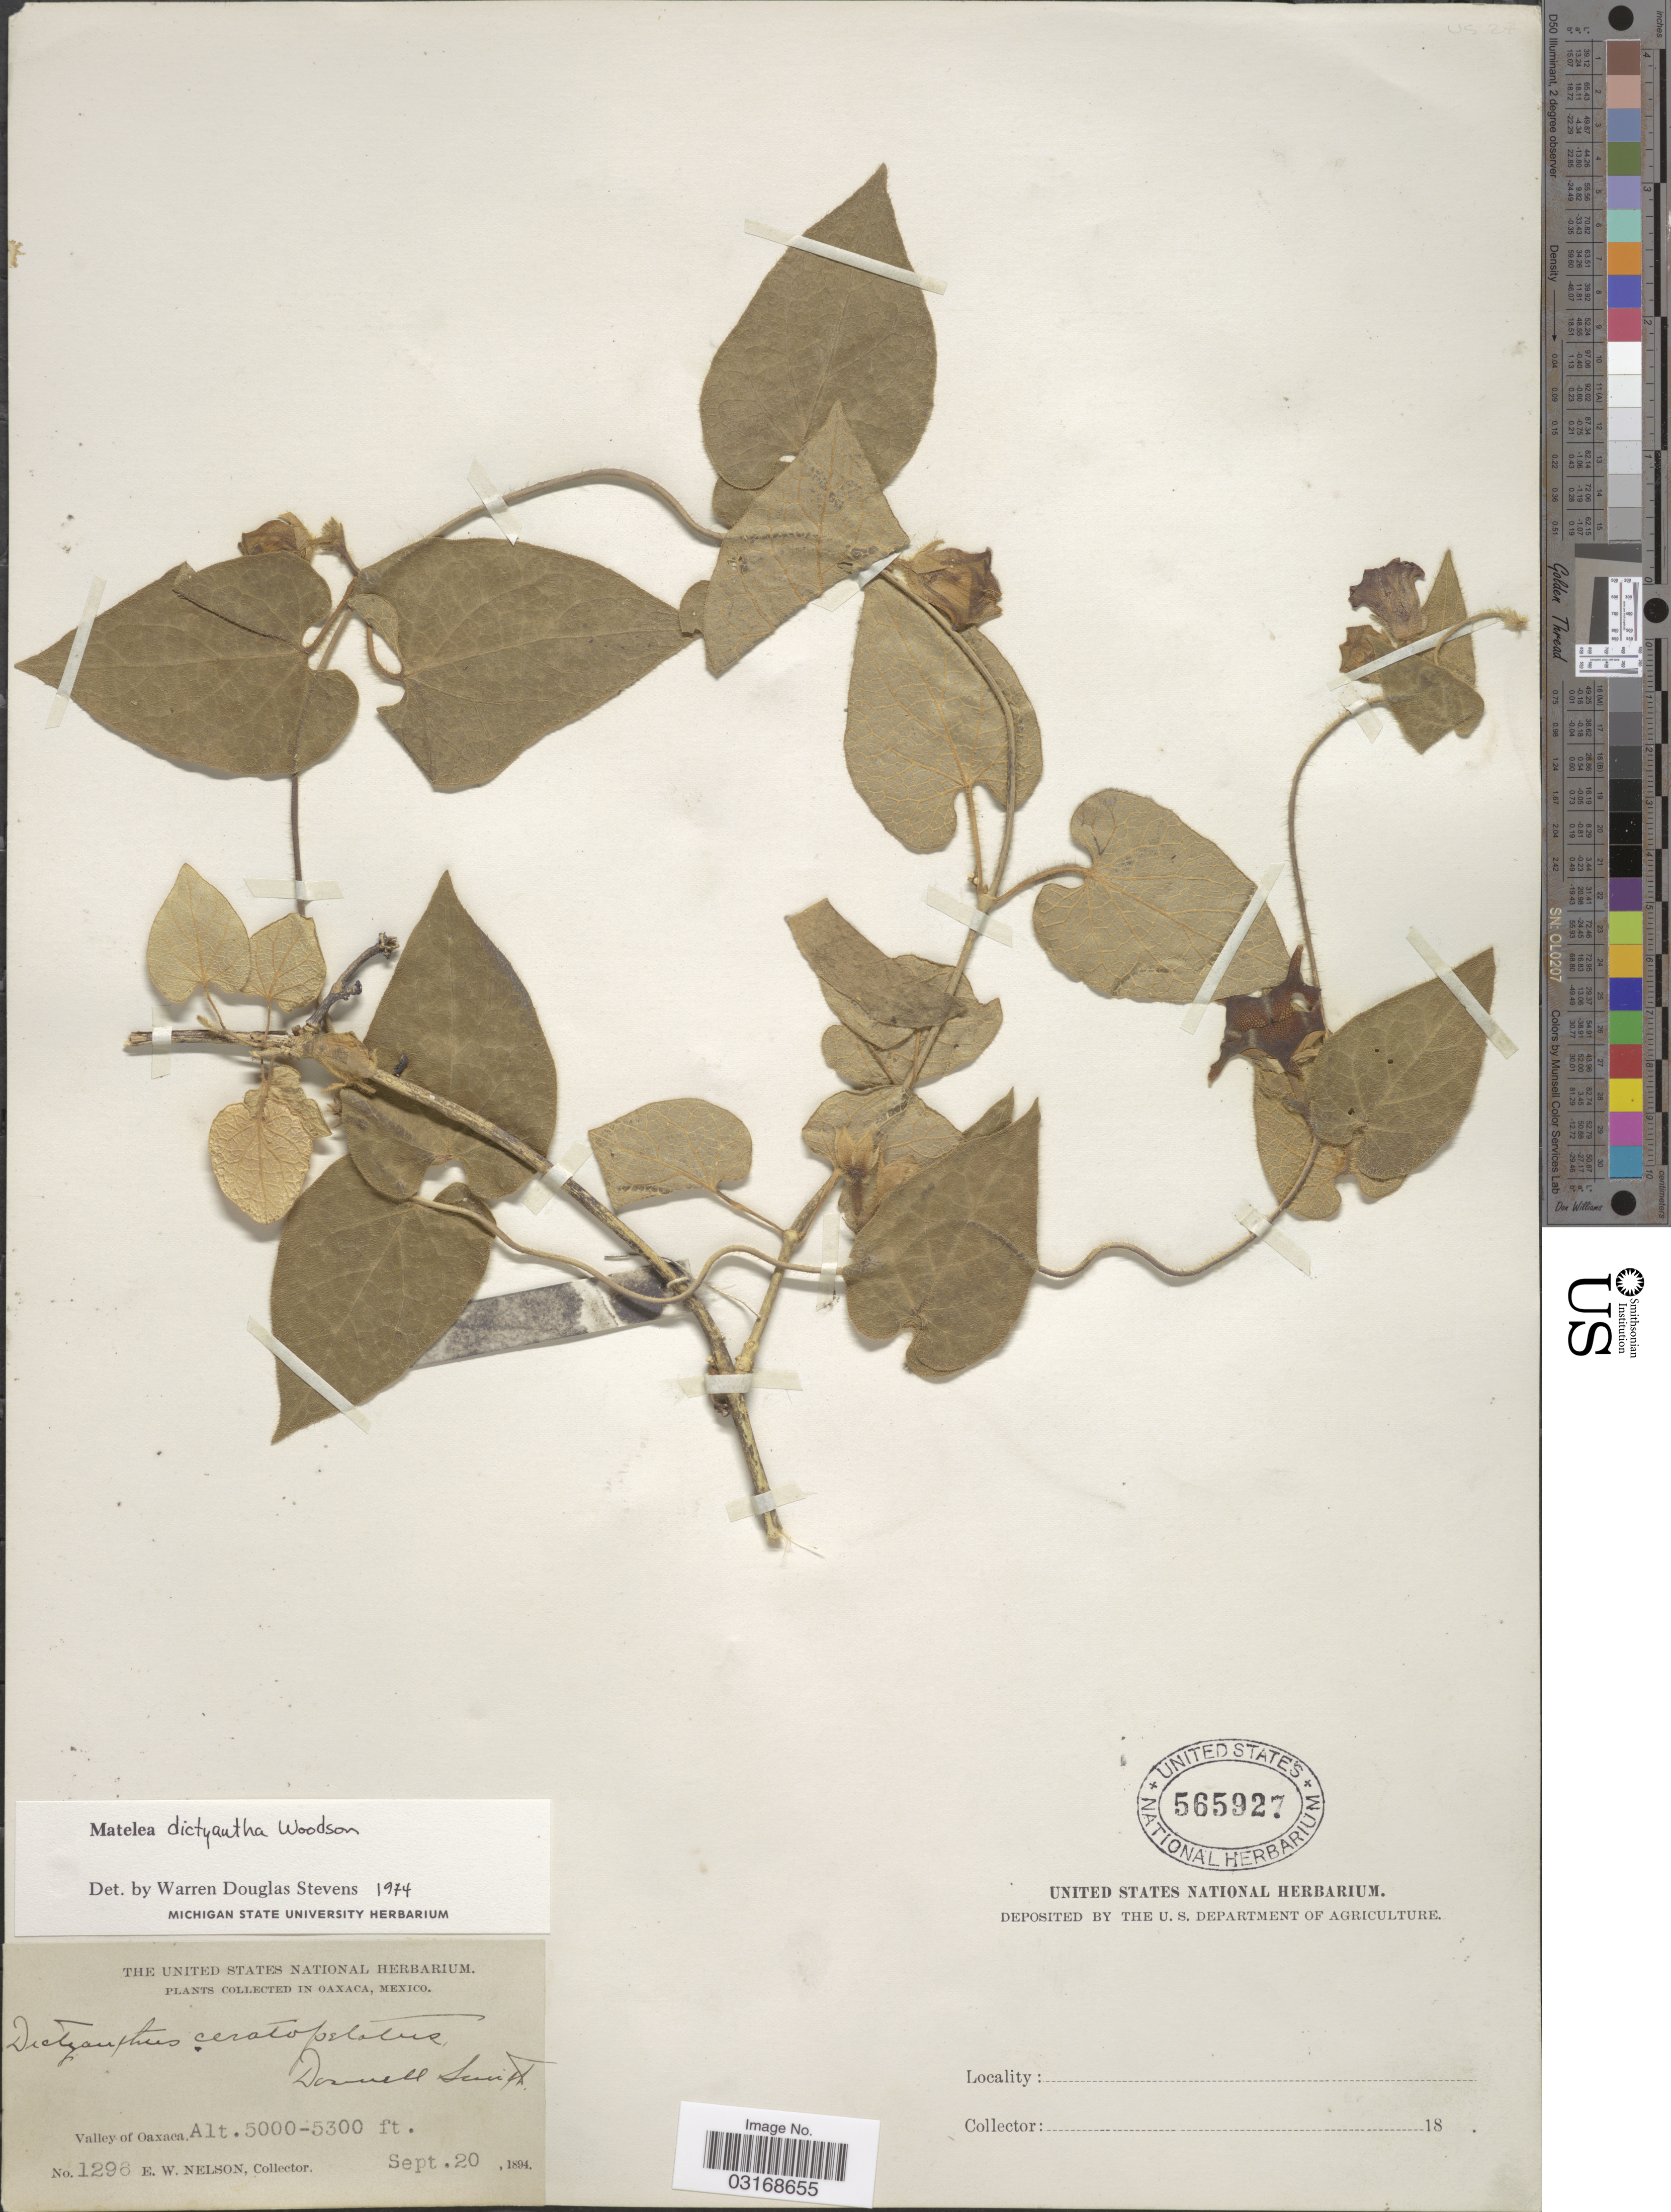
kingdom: Plantae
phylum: Tracheophyta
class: Magnoliopsida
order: Gentianales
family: Apocynaceae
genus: Matelea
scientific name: Matelea dictyantha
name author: Woodson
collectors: E. W. Nelson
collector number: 1296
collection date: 1894-09-20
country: Mexico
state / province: Oaxaca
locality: Valley of Oaxaca.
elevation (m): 1524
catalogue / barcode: US 565927